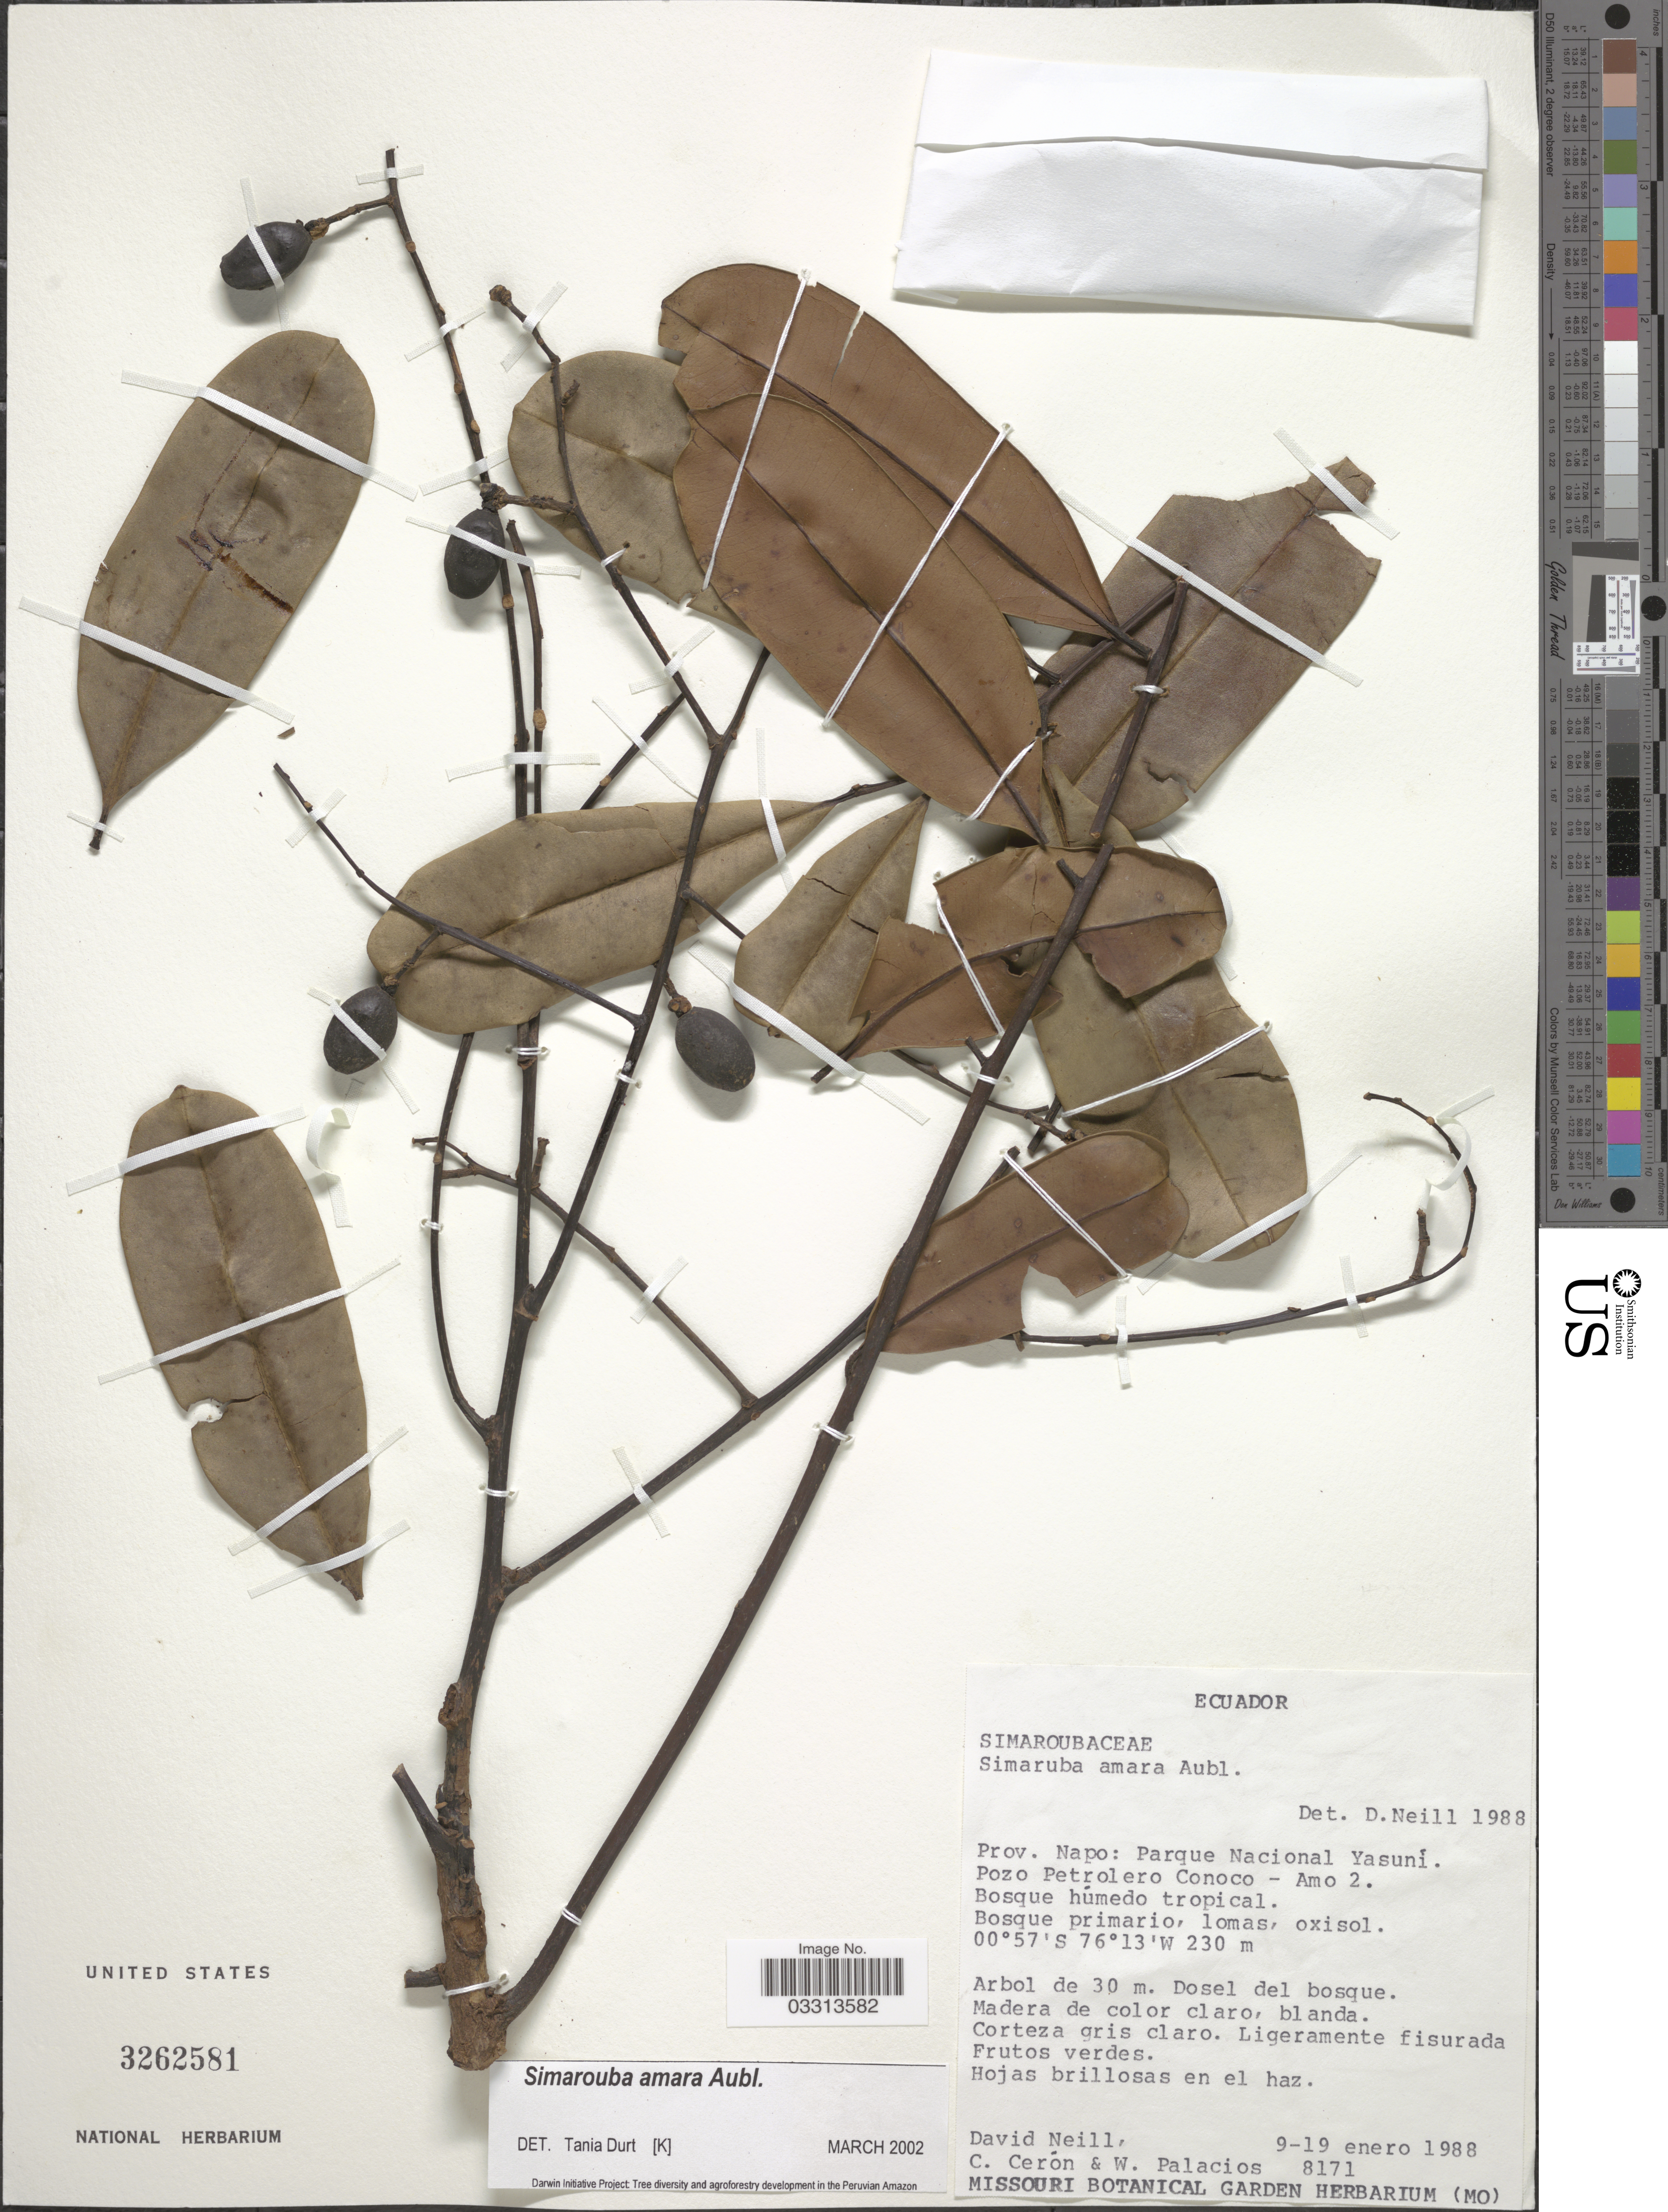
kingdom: Plantae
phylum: Tracheophyta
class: Magnoliopsida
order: Sapindales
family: Simaroubaceae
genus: Simarouba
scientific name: Simarouba amara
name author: Aubl.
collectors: D. Neill, C. E. Cerón M. & W. Palacios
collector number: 8171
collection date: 1988-01-09/1988-01-19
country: Ecuador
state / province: Napo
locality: Parque Nacional Yasuní. Pozo Petrolero Conoco - Amo 2.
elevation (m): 230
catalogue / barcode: US 3262581